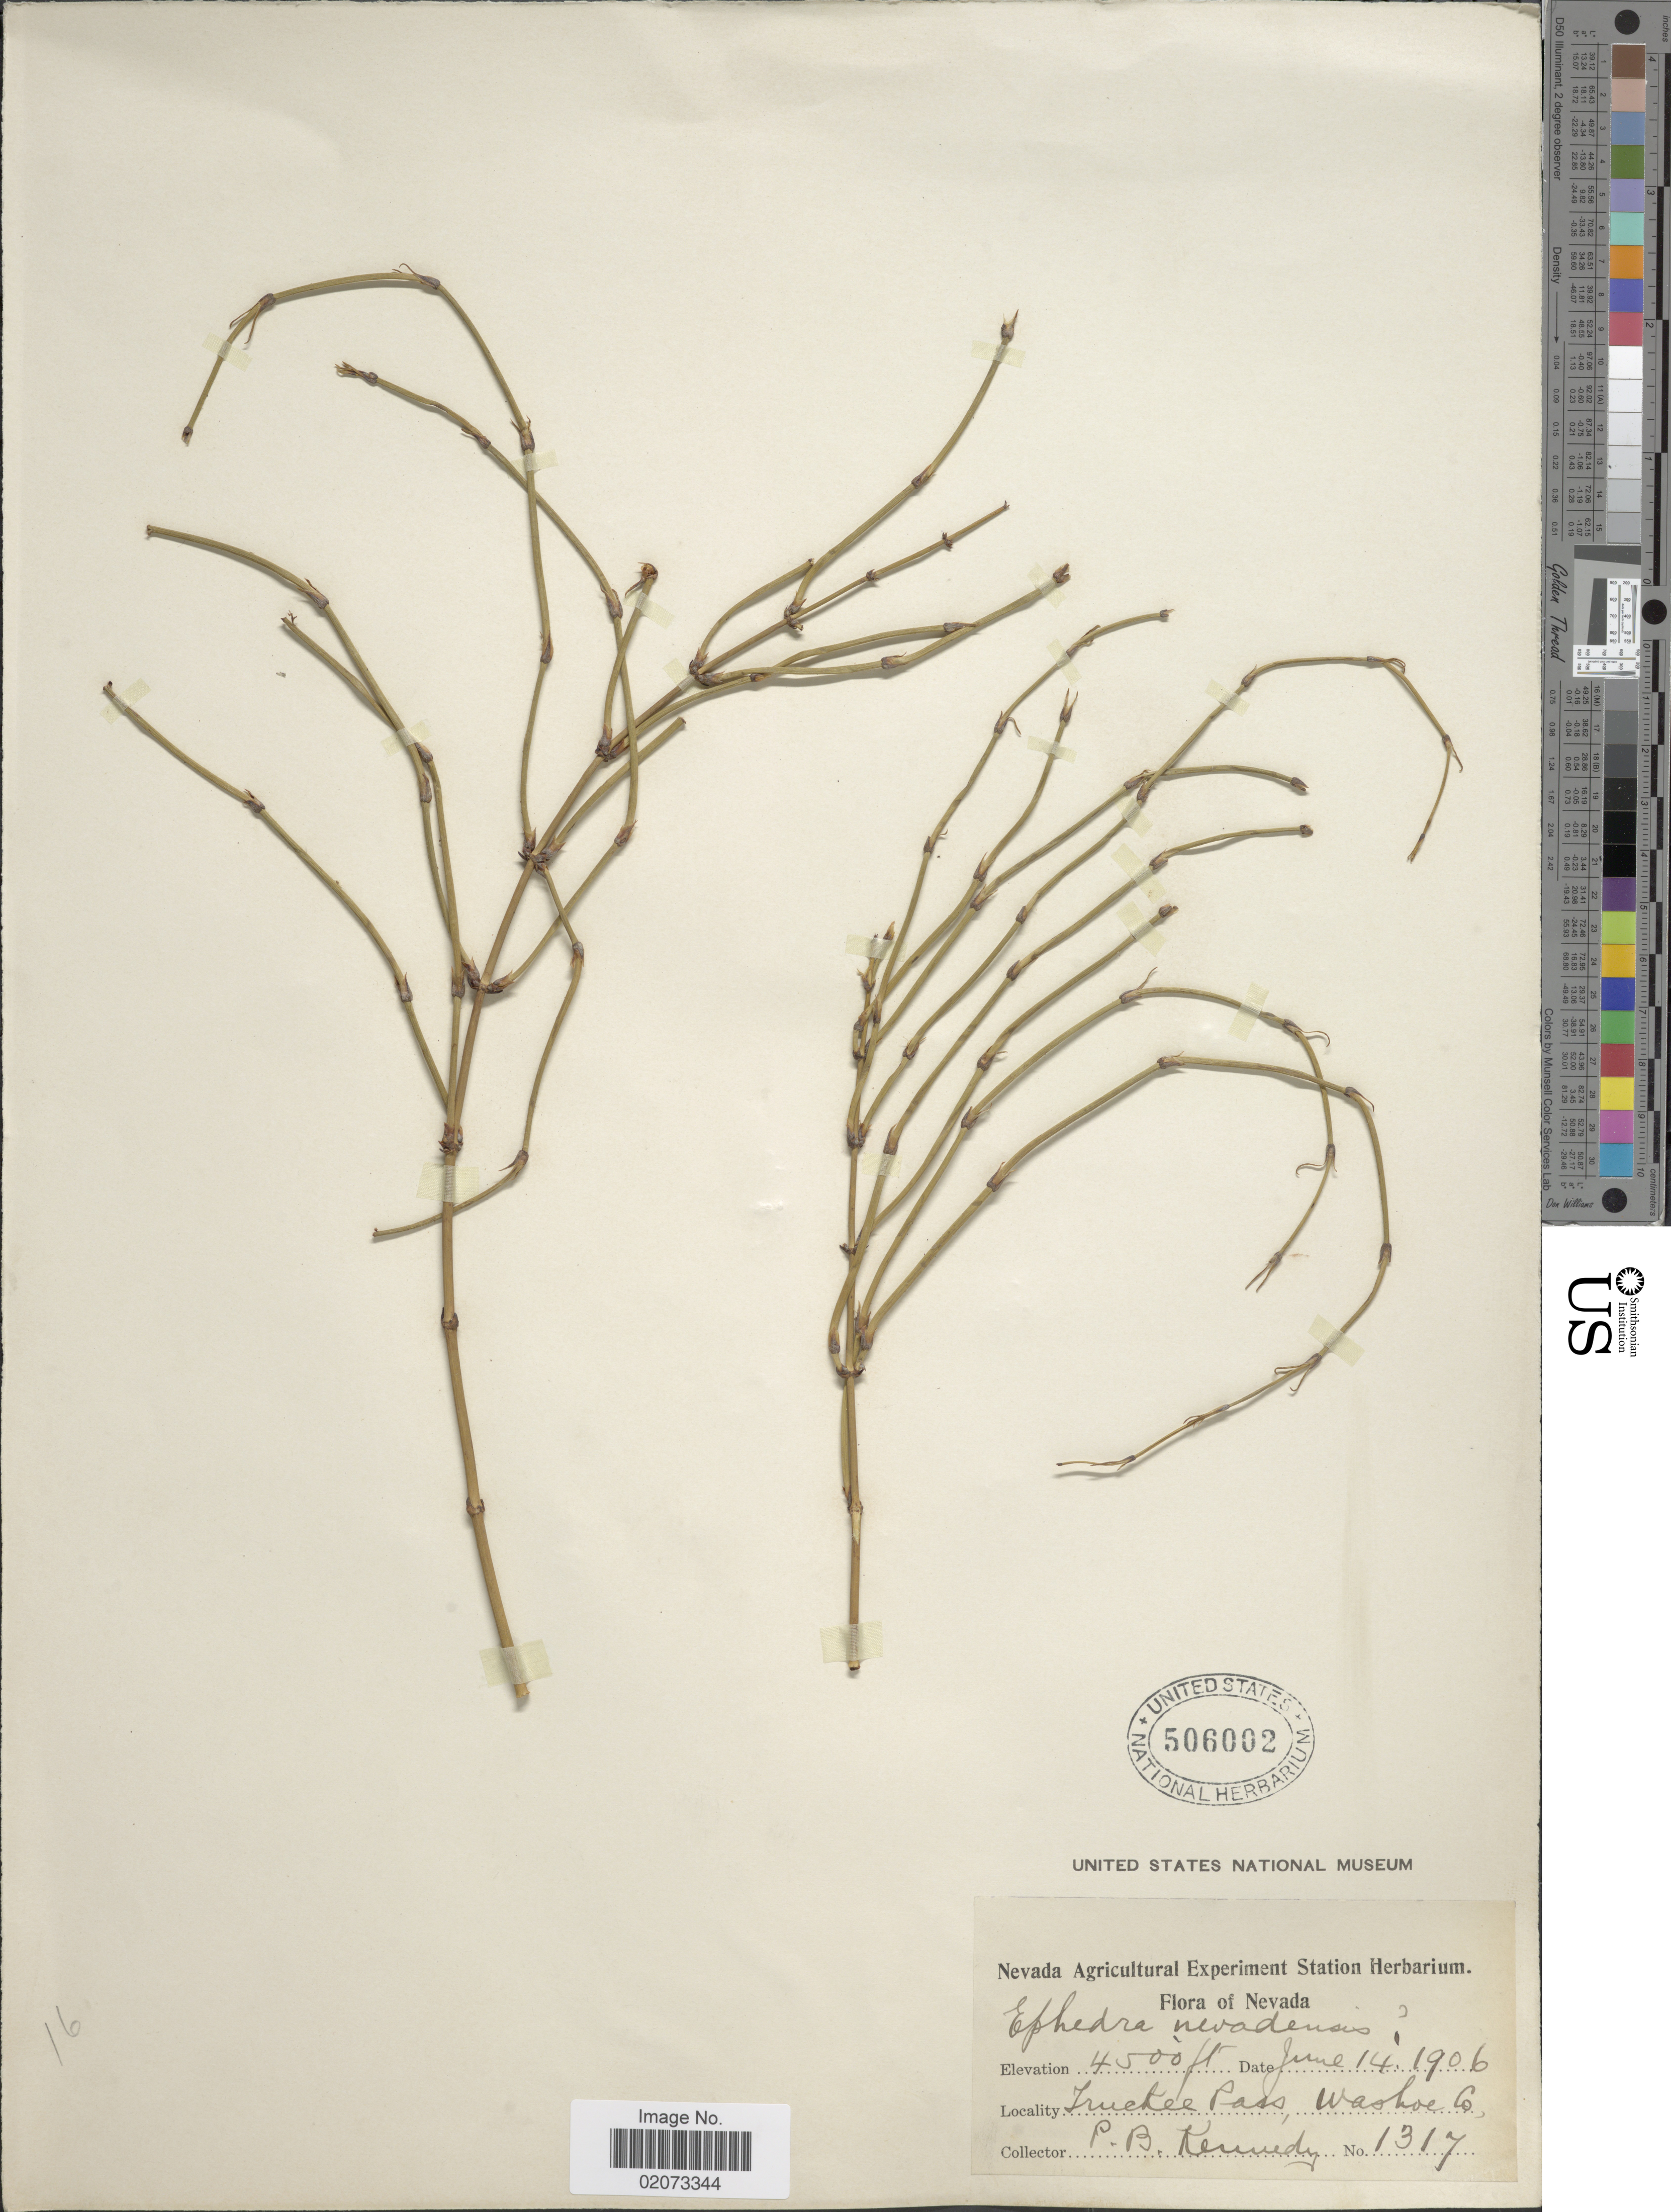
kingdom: Plantae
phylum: Tracheophyta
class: Gnetopsida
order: Ephedrales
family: Ephedraceae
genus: Ephedra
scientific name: Ephedra nevadensis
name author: S. Watson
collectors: P. B. Kennedy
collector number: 1317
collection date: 1906-06-14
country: United States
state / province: Nevada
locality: Nevada. Truckee Pass, Washoe Co..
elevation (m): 1372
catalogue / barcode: US 506002